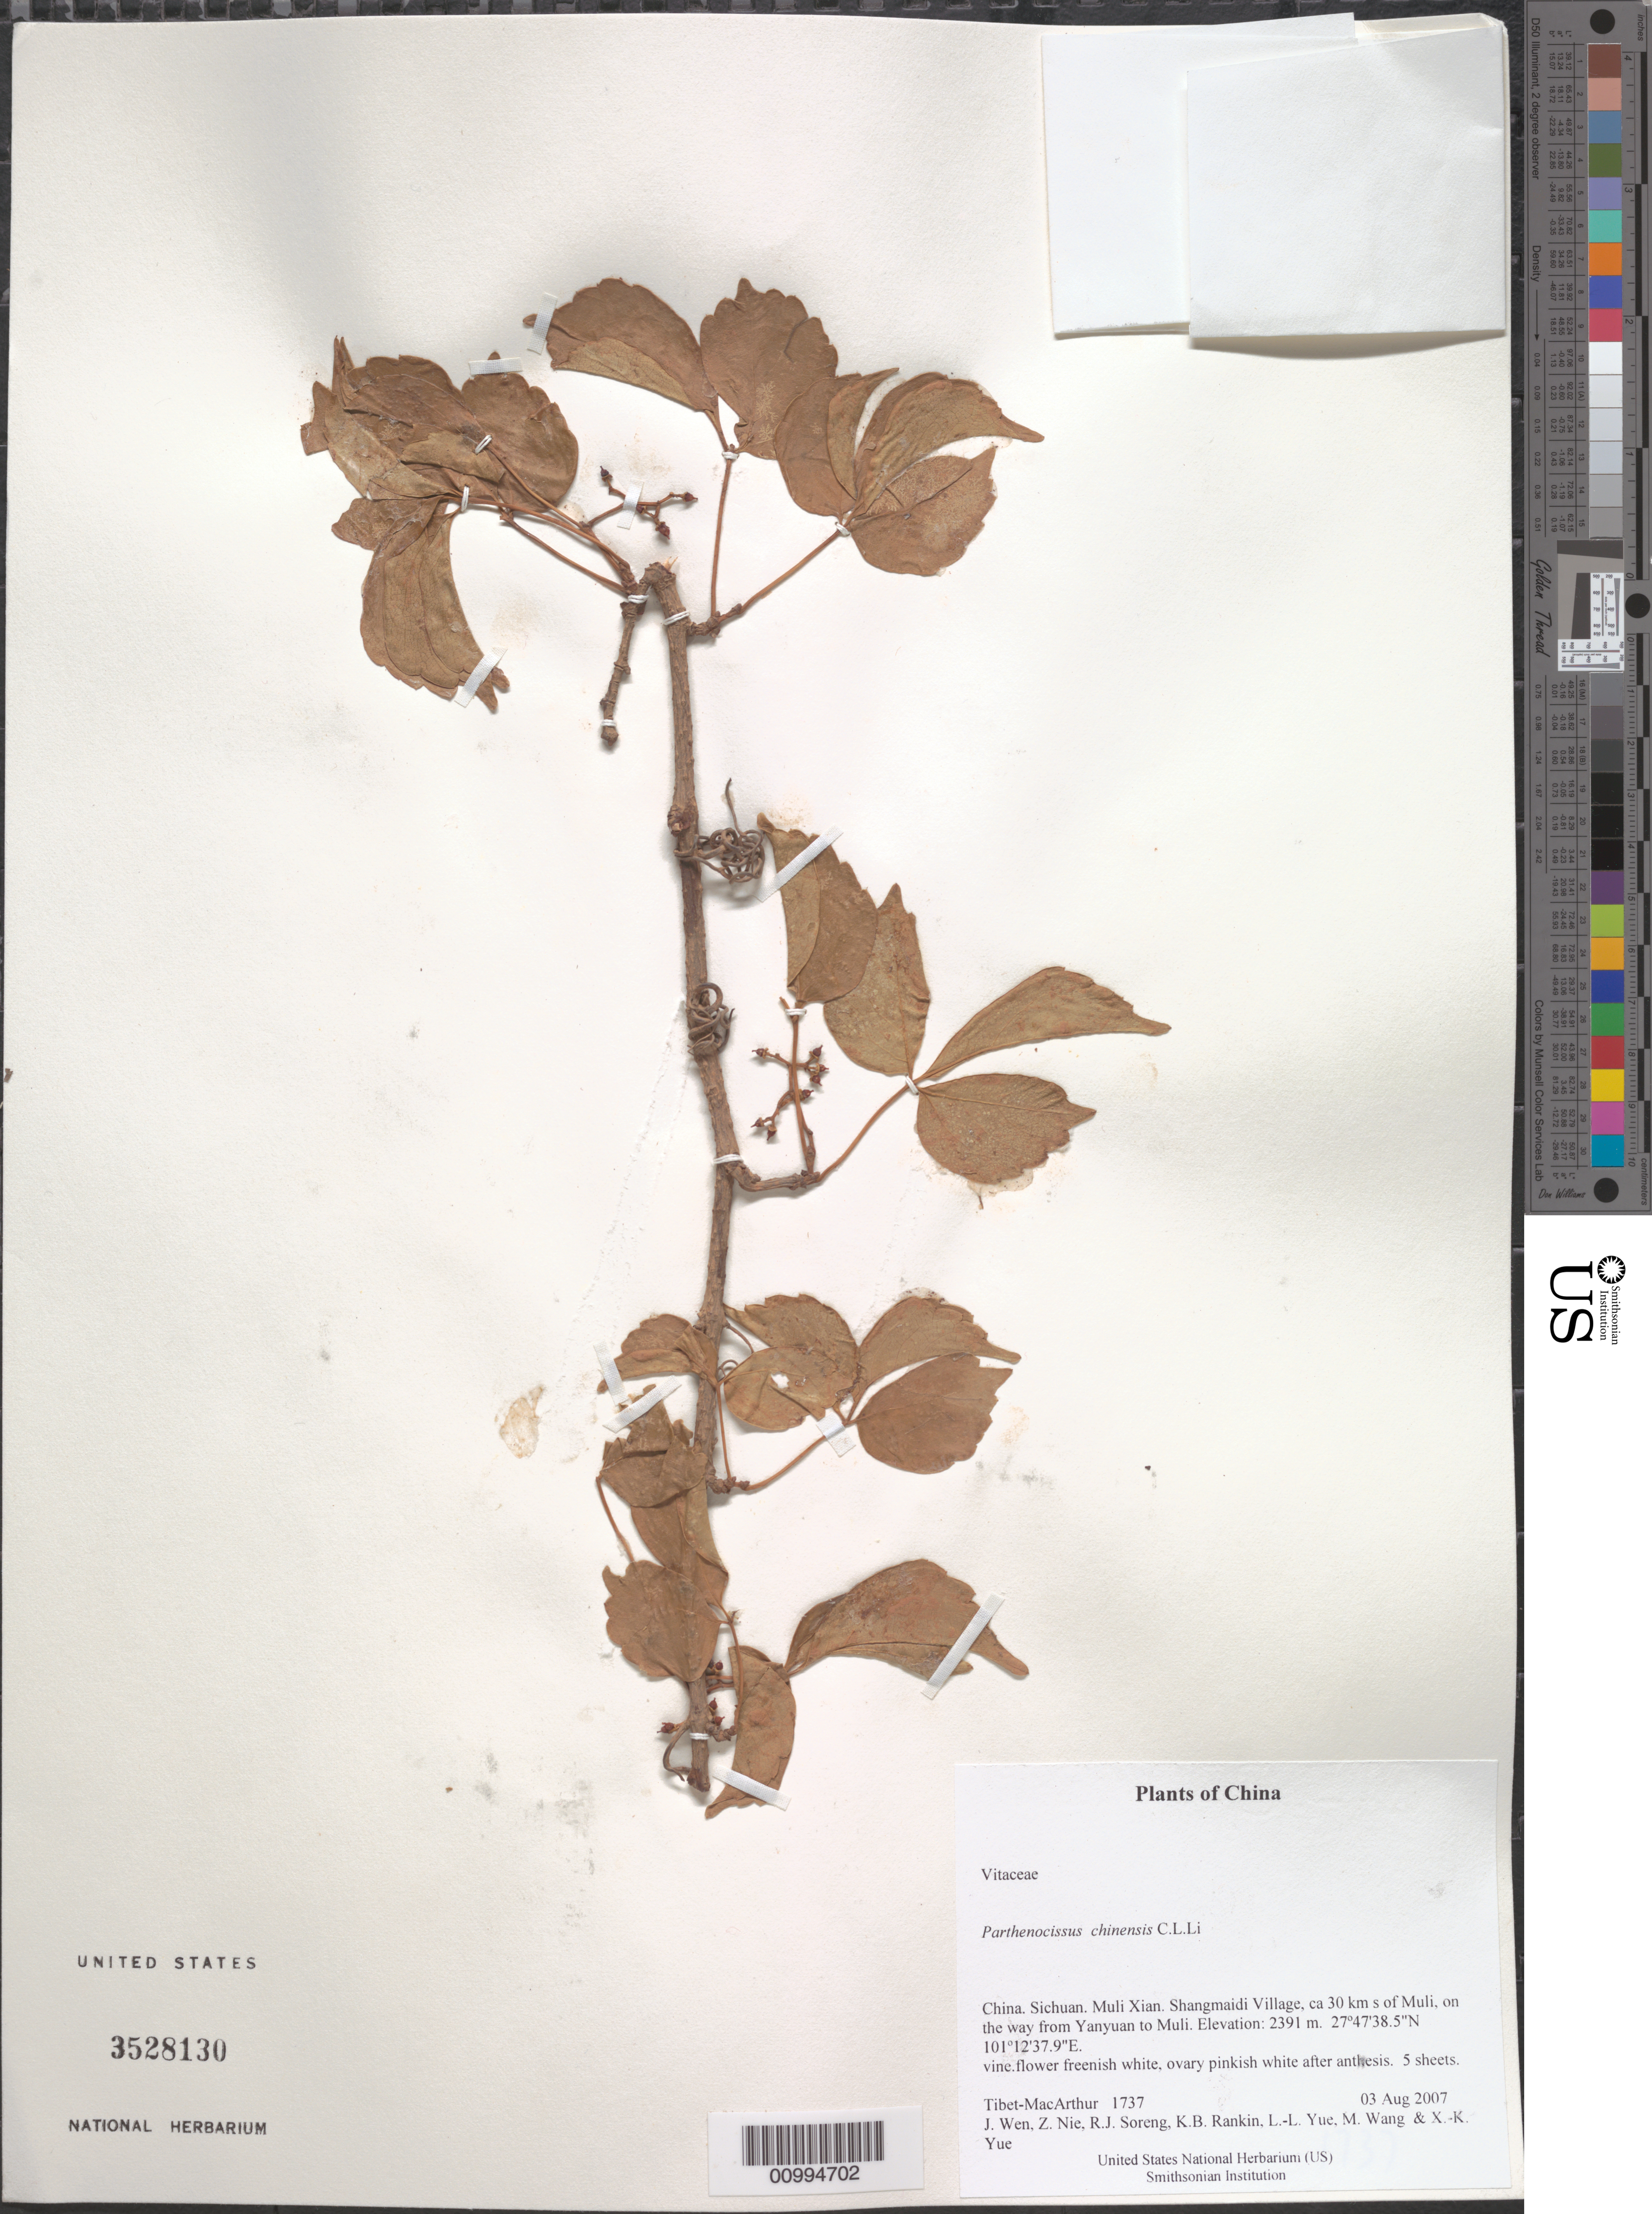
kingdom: Plantae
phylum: Tracheophyta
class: Magnoliopsida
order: Vitales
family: Vitaceae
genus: Parthenocissus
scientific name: Parthenocissus chinensis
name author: C.L. Li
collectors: Tibet-MacArthur, J. Wen, Z. Nie, R. J. Soreng, K. Rankin, L. Yue, M. Wang & X. Yue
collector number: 1737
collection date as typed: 03 Aug 2007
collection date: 2007-08-03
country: China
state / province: Sichuan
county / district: Muli Xian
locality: Shangmaidi Village, ca 30 km s of Muli, on the way from Yanyuan to Muli.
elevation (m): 2391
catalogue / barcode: US 3528130